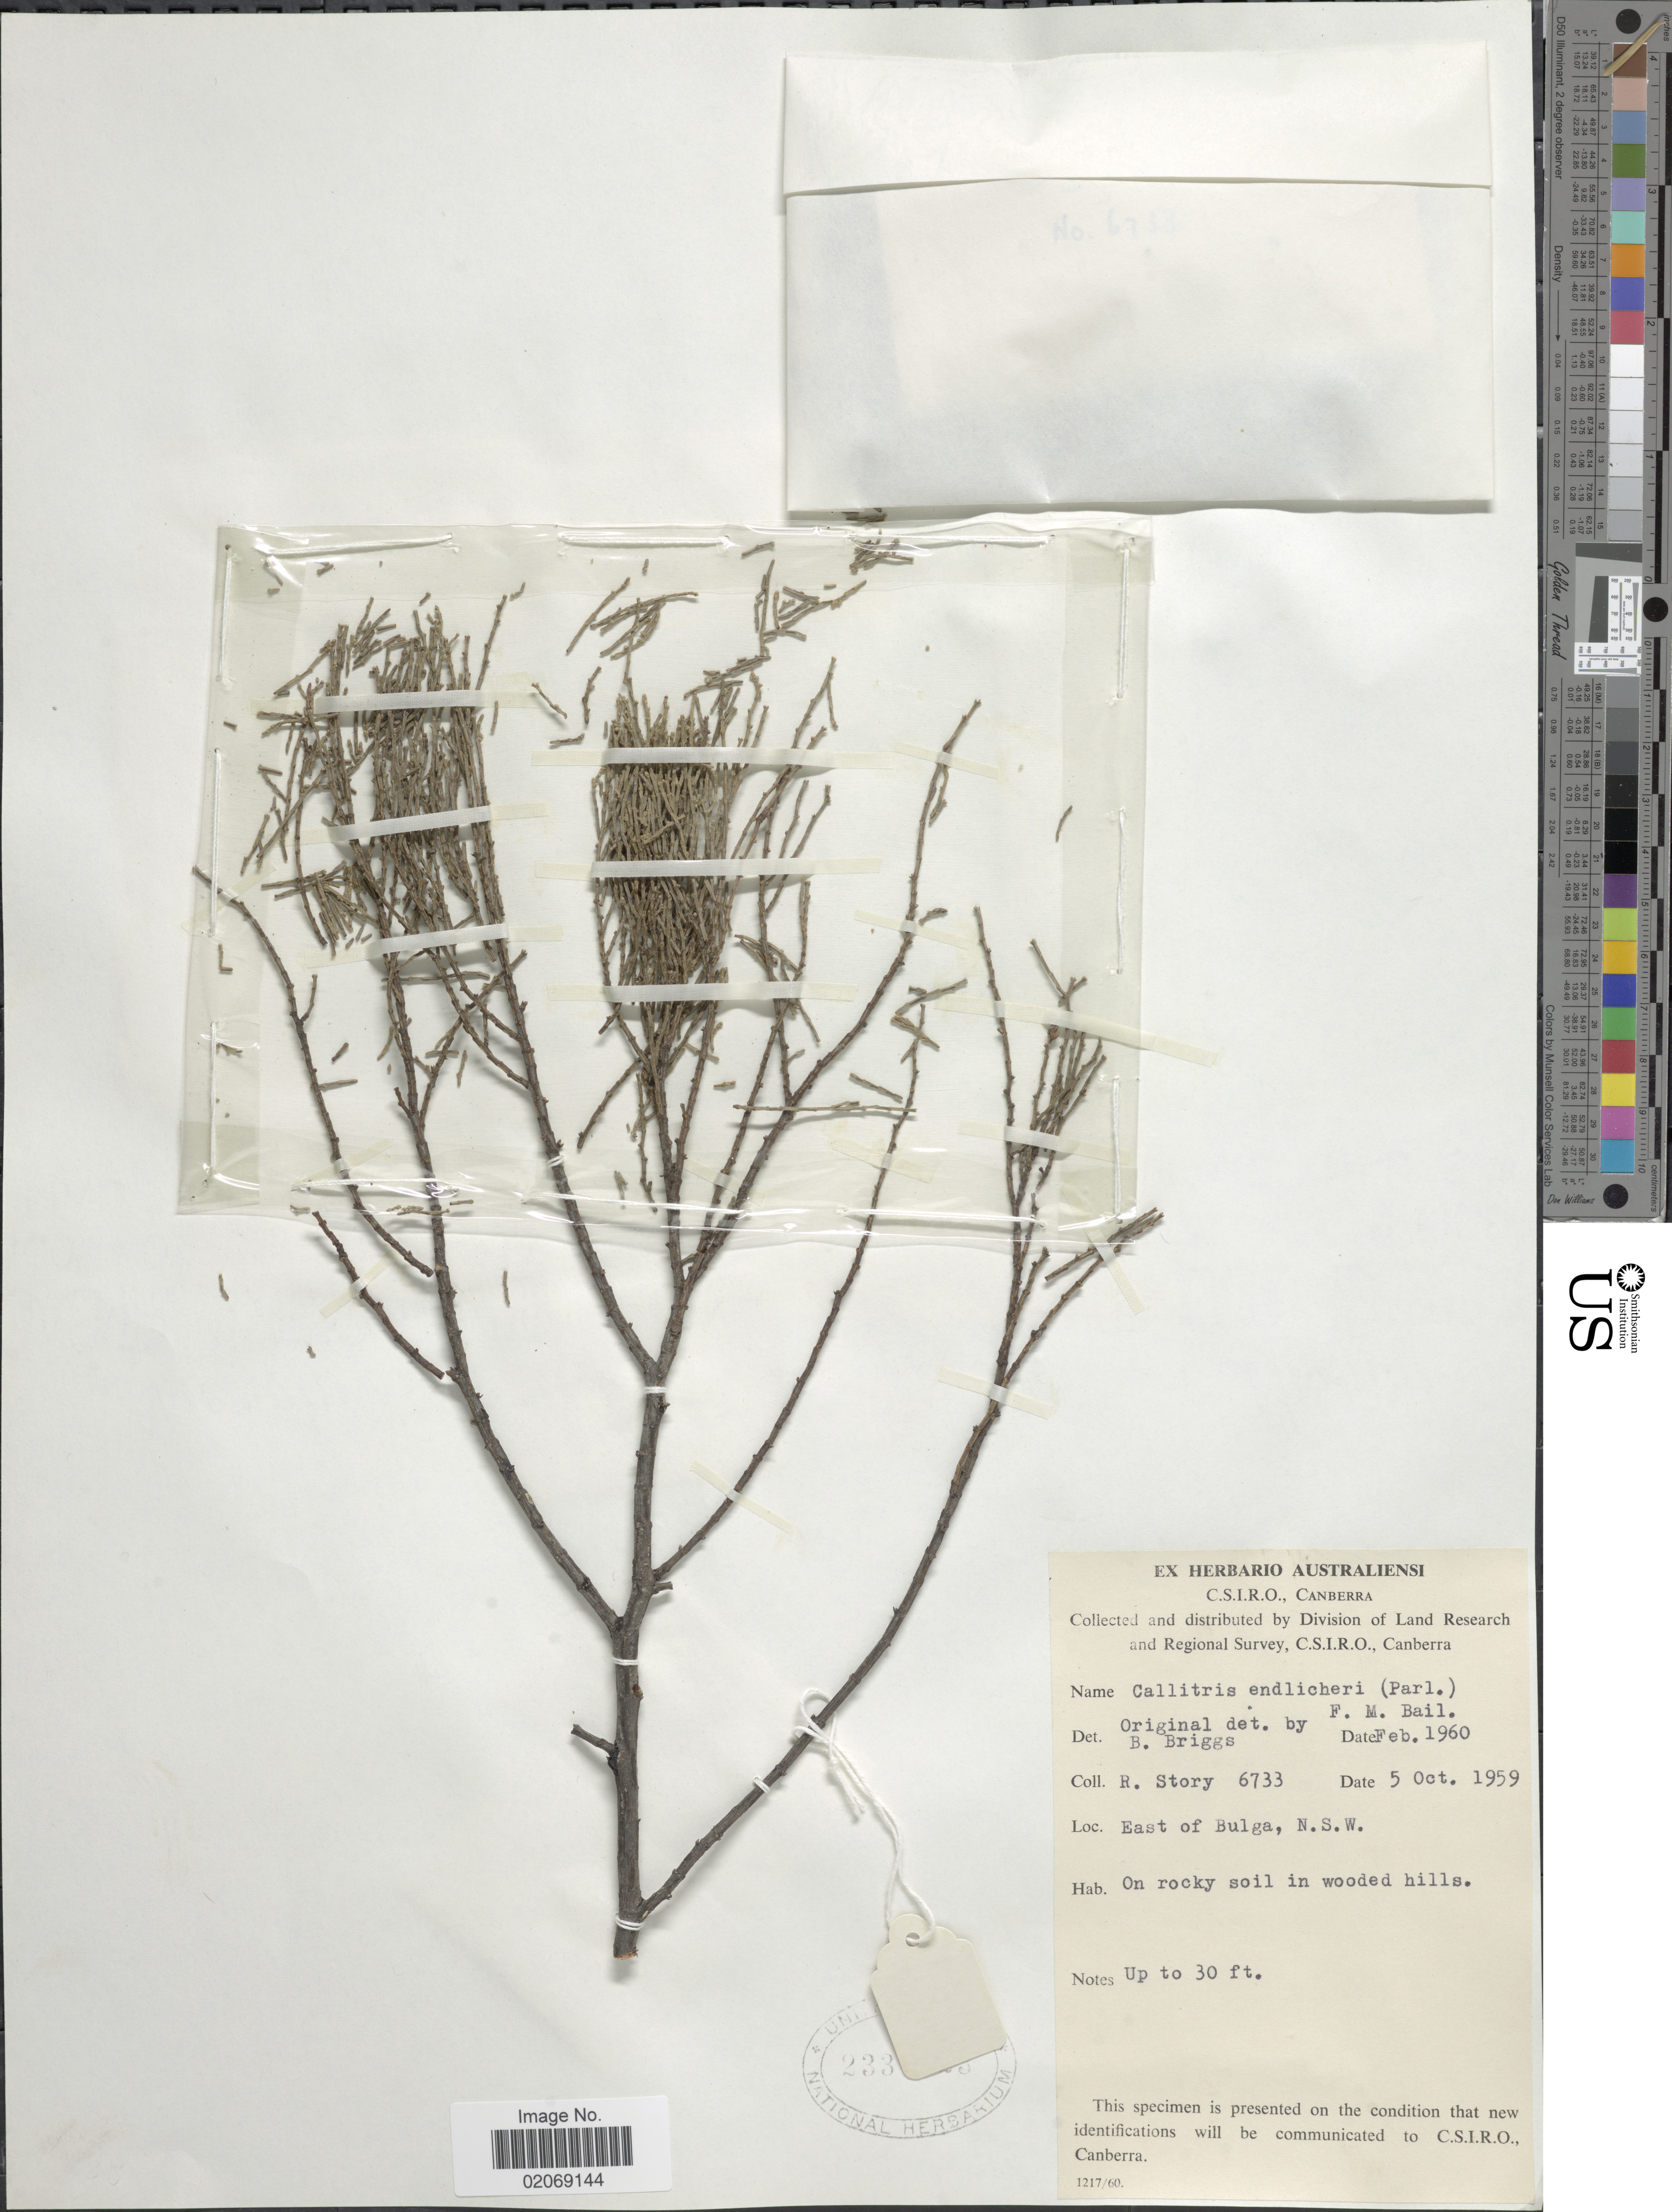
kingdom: Plantae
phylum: Tracheophyta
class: Pinopsida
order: Pinales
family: Cupressaceae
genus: Callitris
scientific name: Callitris endlicheri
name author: (Parl.) F.M. Bailey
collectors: R. Story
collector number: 6733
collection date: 1959-10-05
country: Australia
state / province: New South Wales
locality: East of Bulga